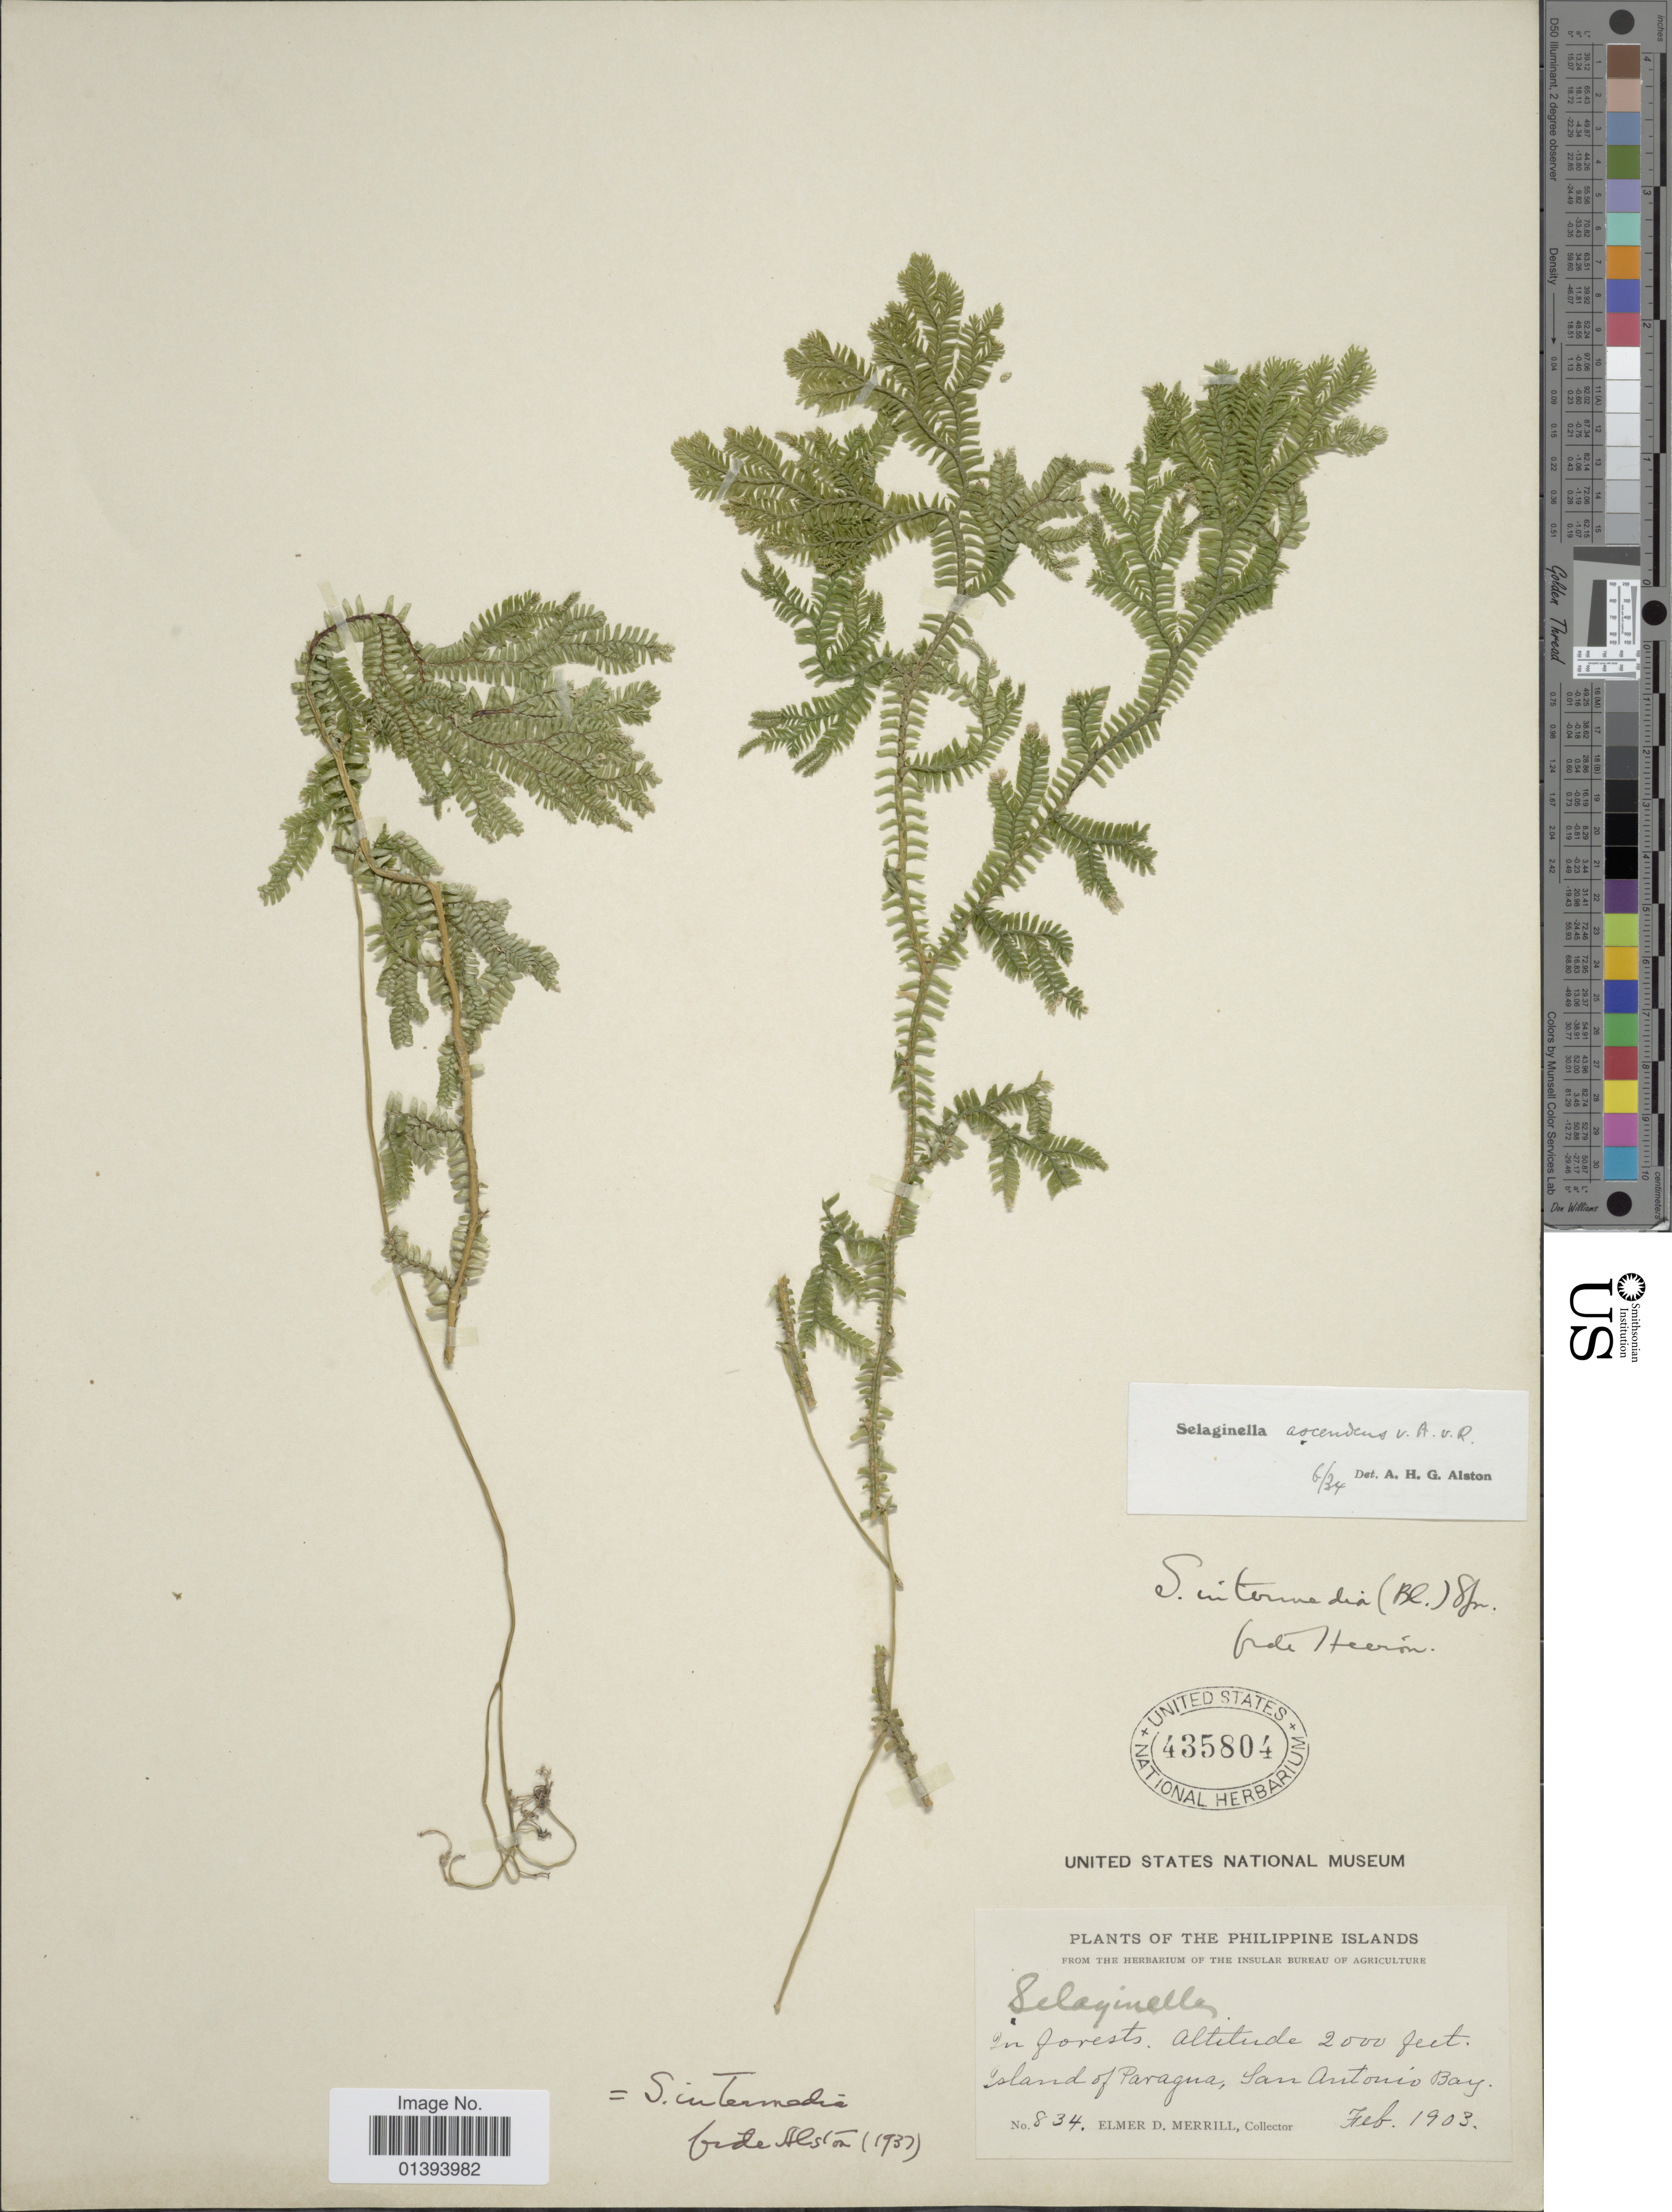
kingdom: Plantae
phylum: Tracheophyta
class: Lycopodiopsida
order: Selaginellales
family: Selaginellaceae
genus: Selaginella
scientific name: Selaginella intermedia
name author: (Blume) Spring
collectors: E. D. Merrill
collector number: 834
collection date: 1903-02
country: Philippines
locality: Island of Paragua,San Antonio bay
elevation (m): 610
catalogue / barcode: US 435804